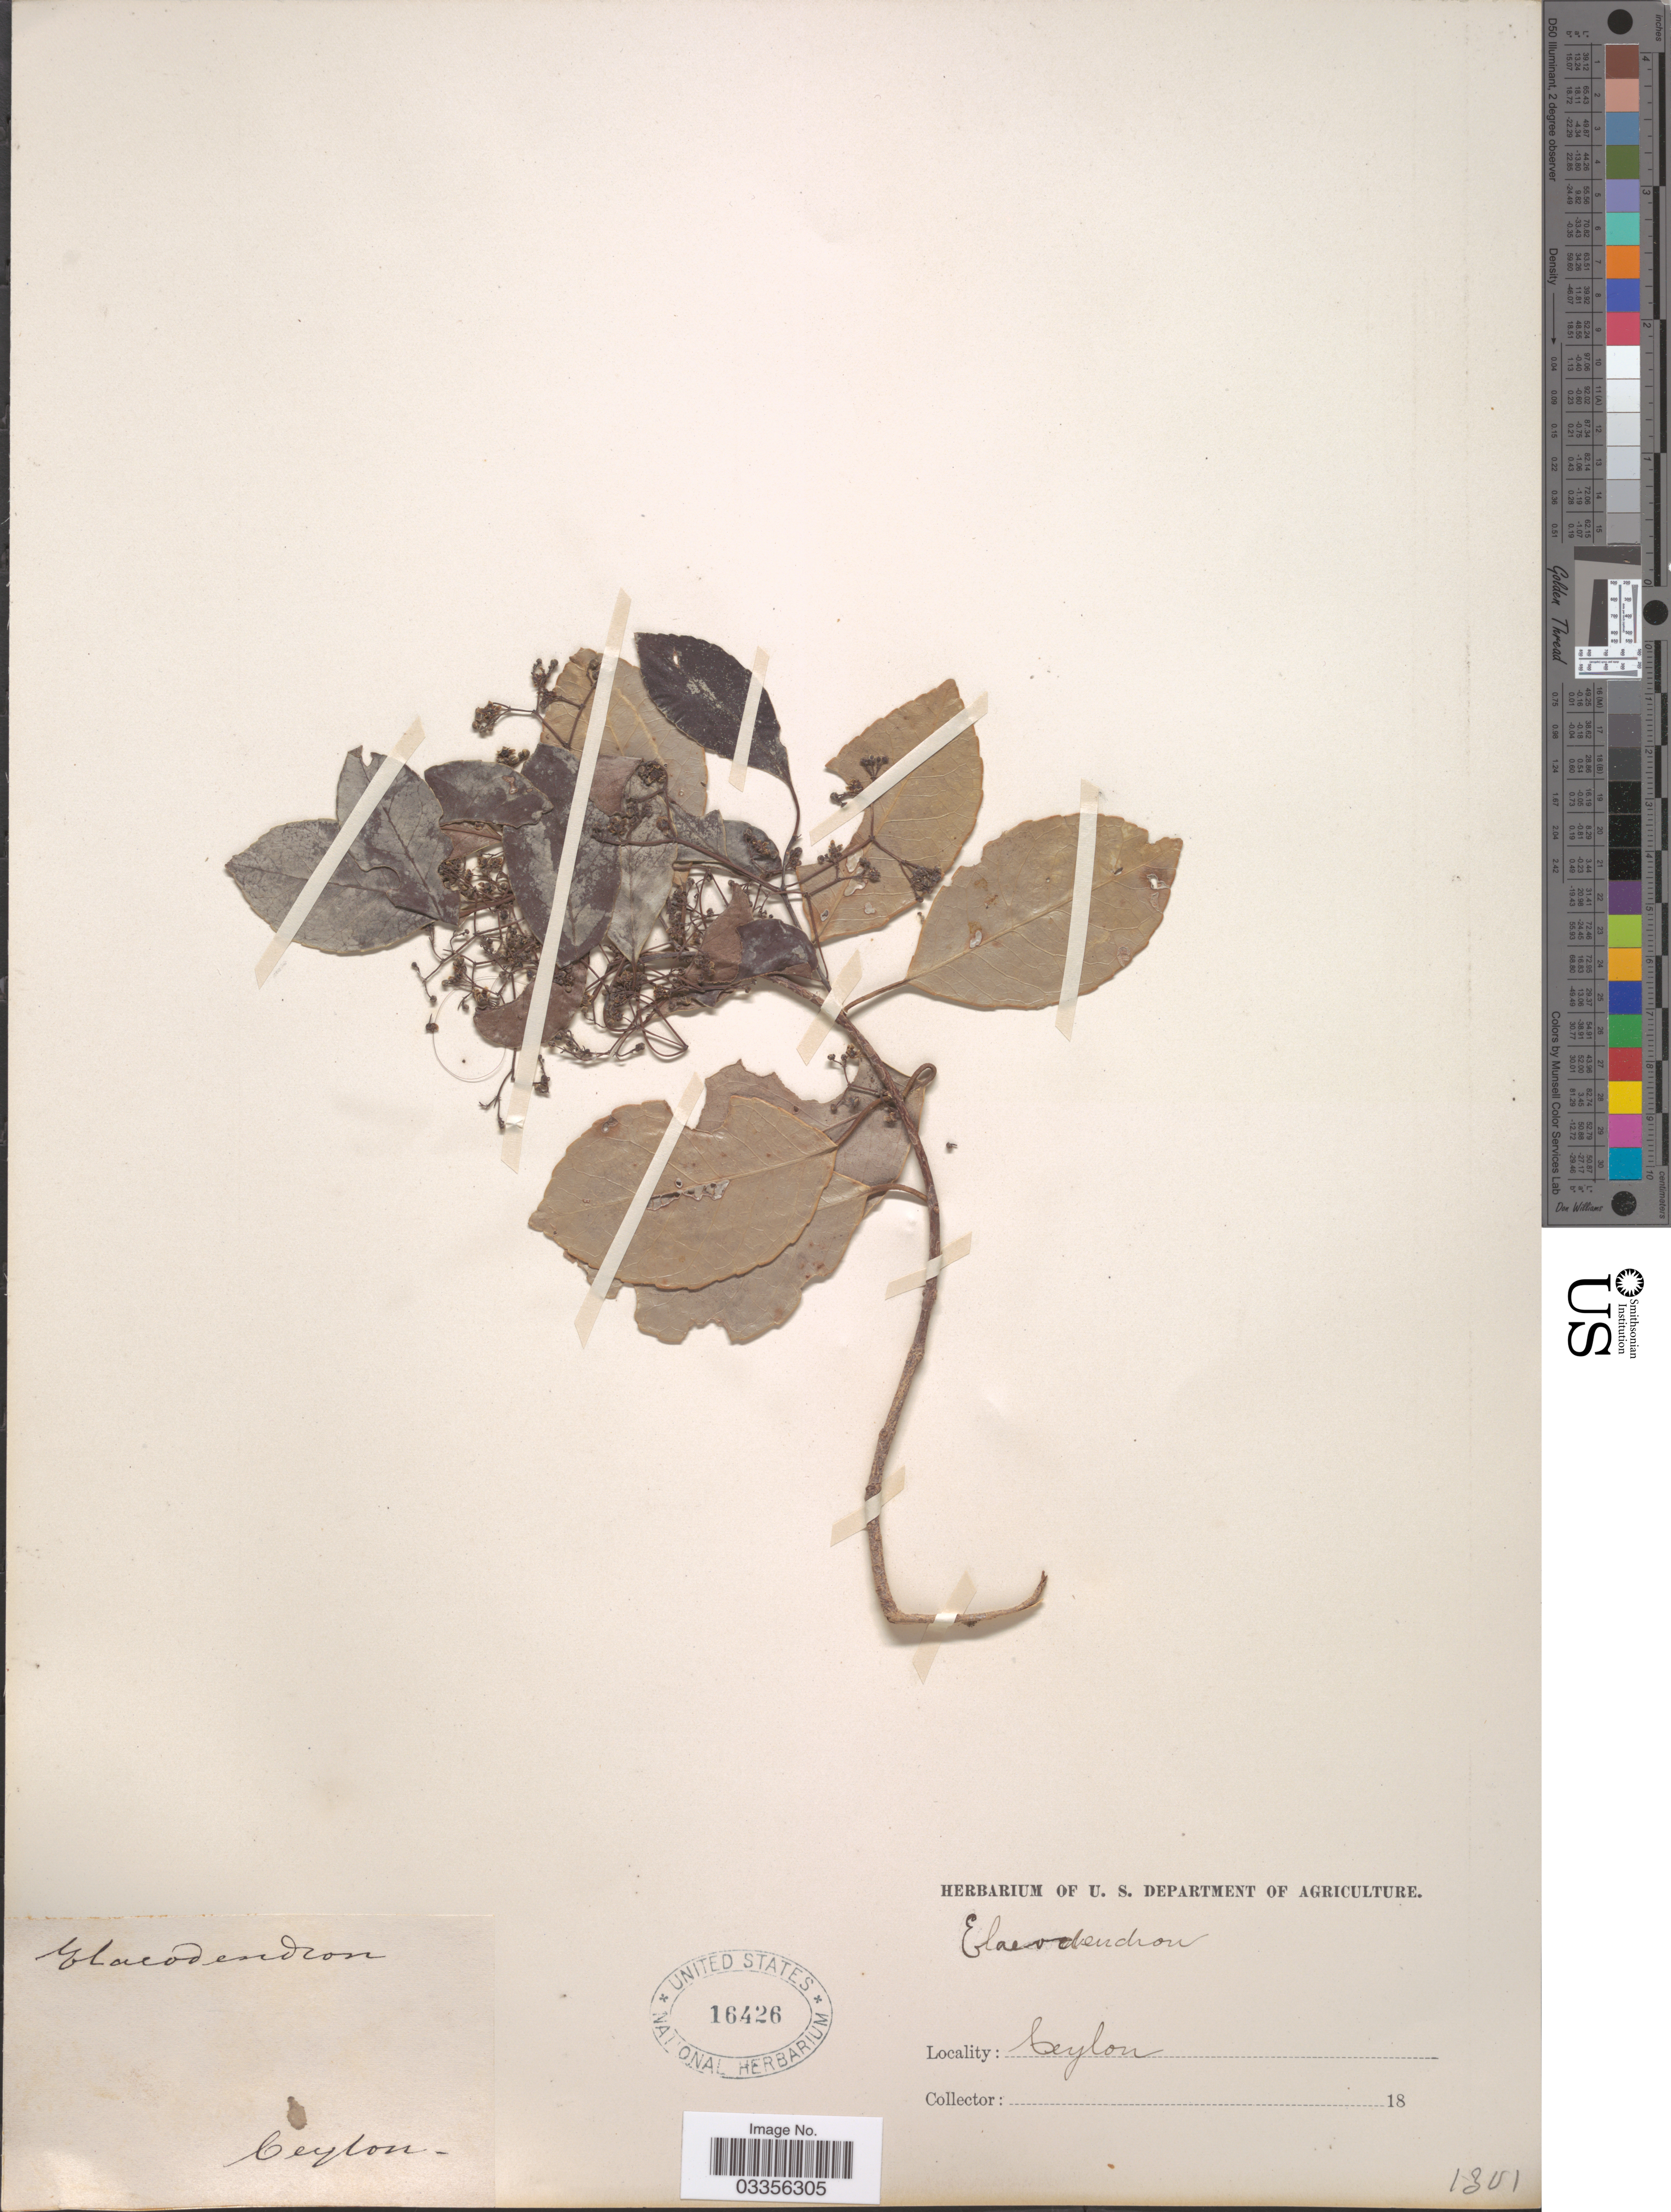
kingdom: Plantae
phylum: Tracheophyta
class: Magnoliopsida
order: Celastrales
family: Celastraceae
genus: Elaeodendron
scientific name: Elaeodendron glaucum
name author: (Rottb.) Pers.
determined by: Strong, Mark T., (BOT), Smithsonian Institution - National Museum of Natural History (UNITED STATES)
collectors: ex herb. U. S. Department of Agriculture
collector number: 1301?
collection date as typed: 18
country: Sri Lanka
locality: Ceylon.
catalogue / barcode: US 16426